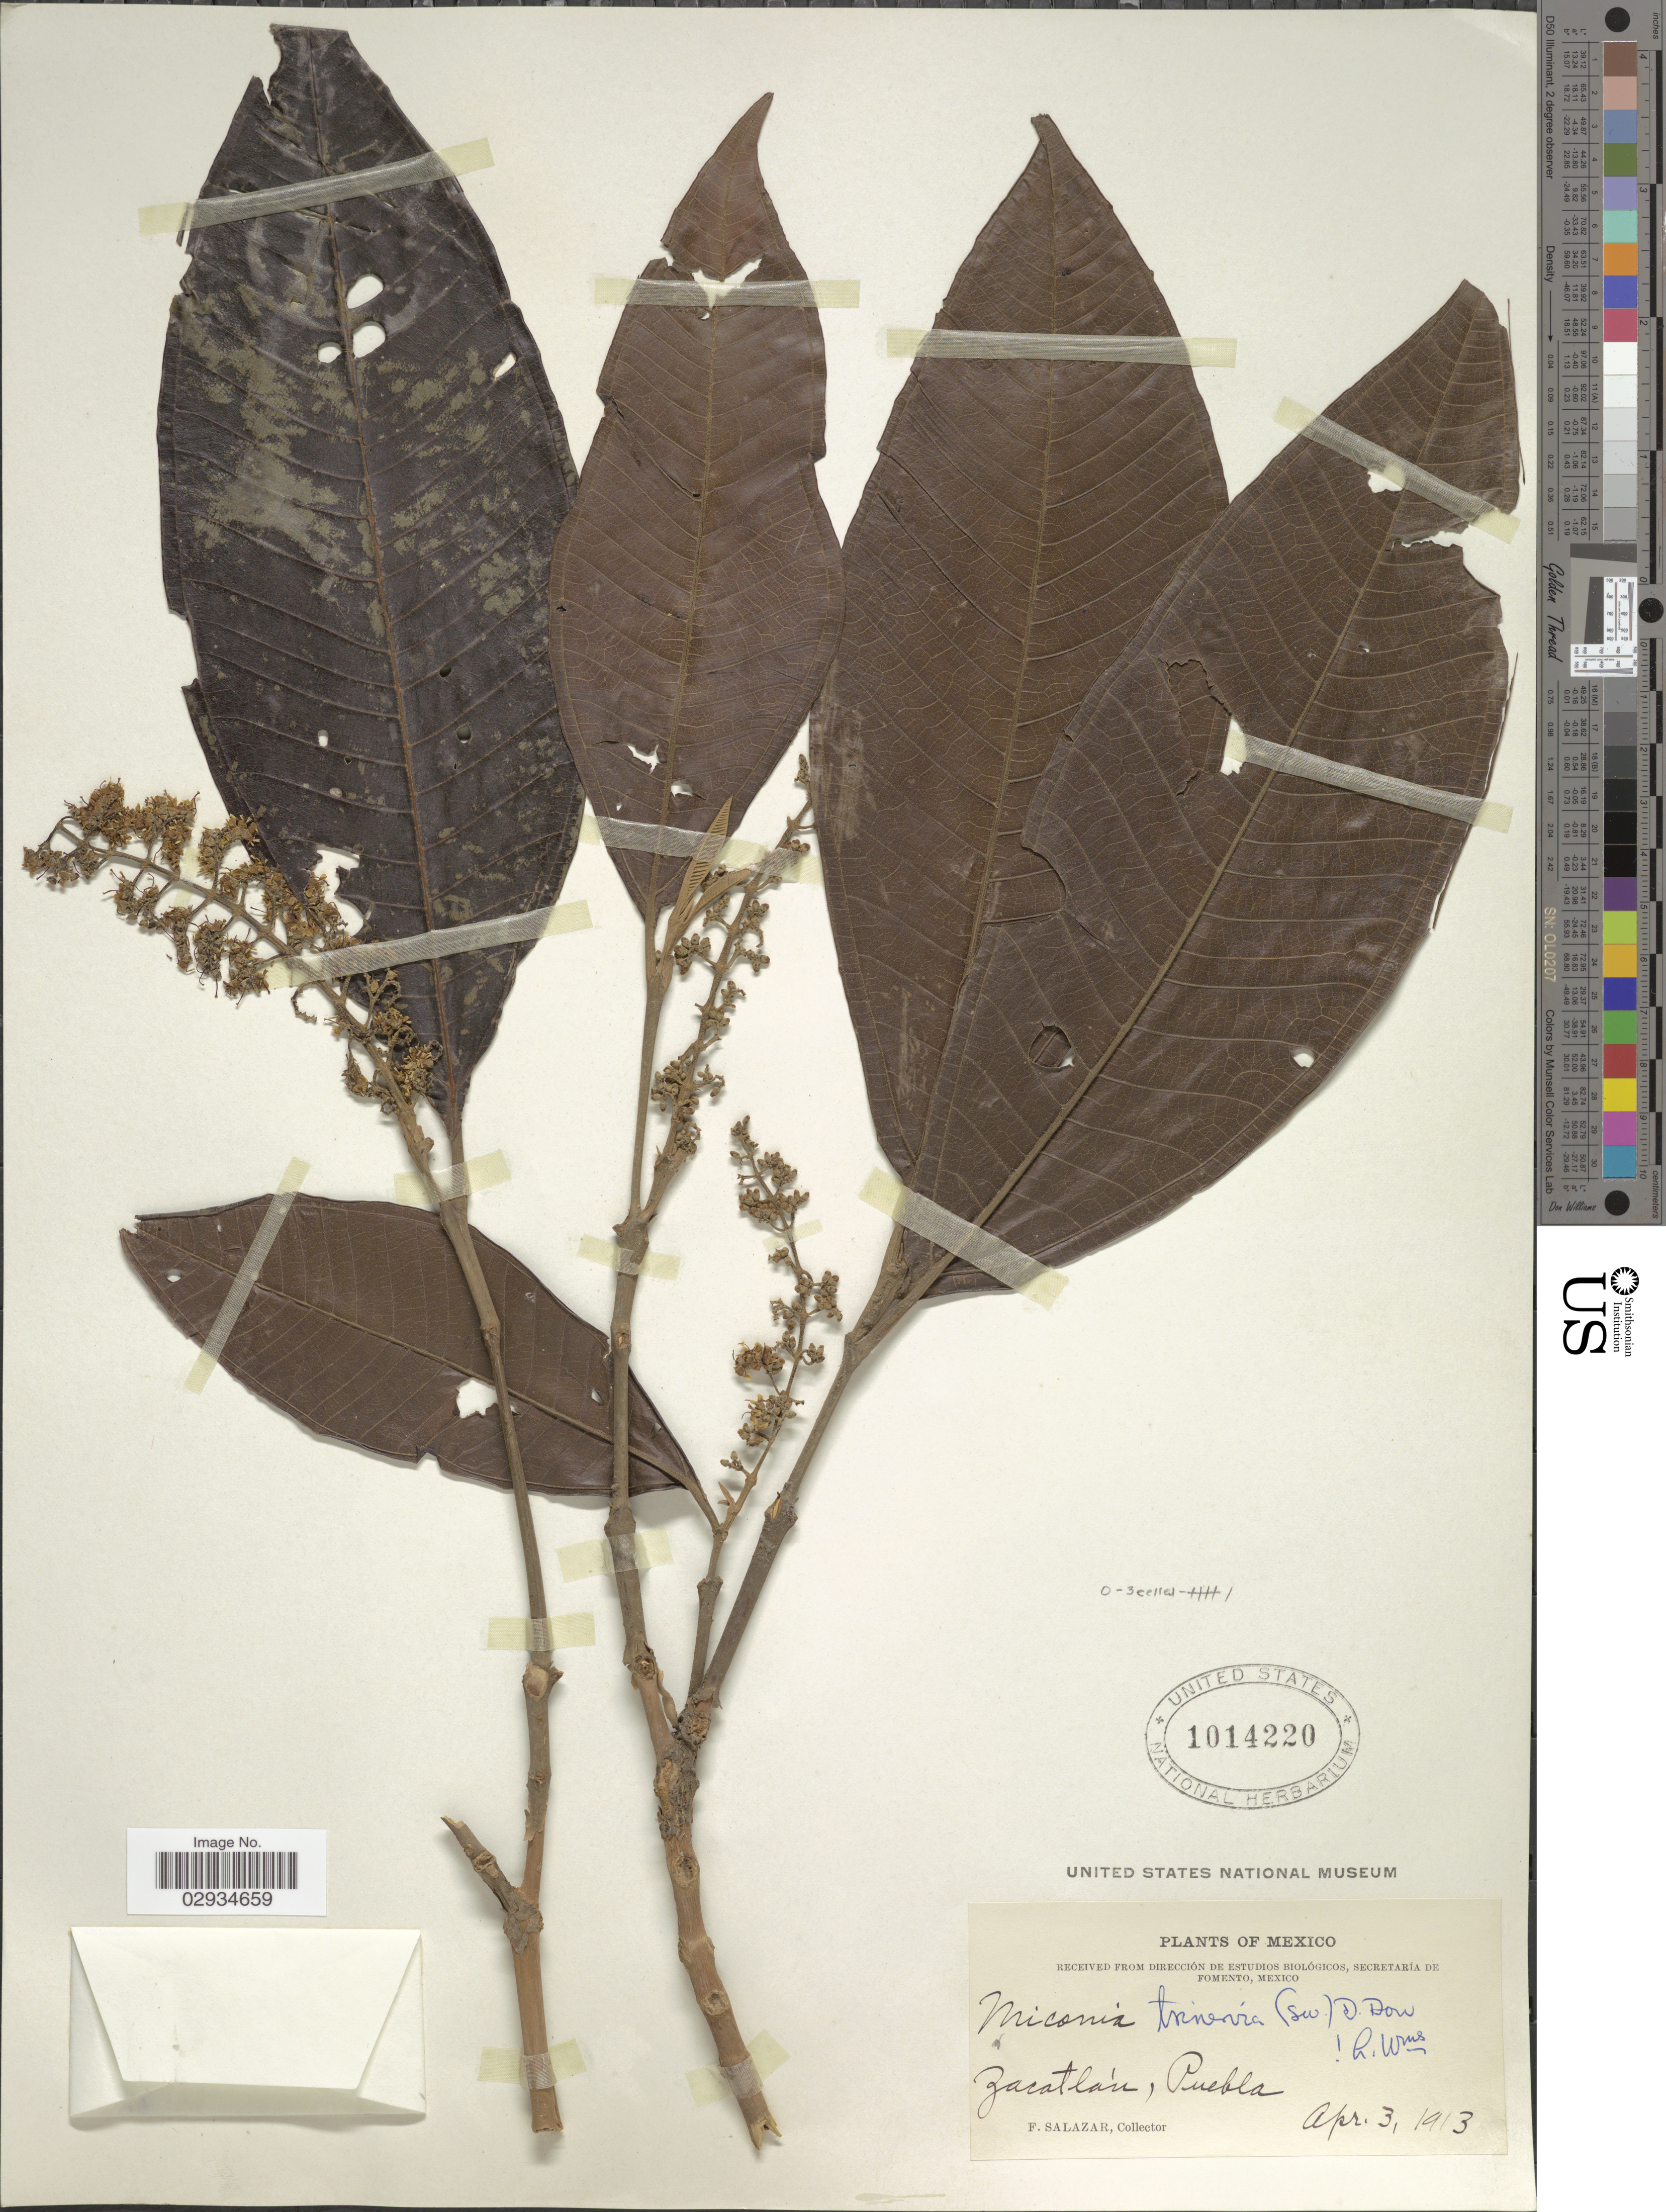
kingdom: Plantae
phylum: Tracheophyta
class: Magnoliopsida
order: Myrtales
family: Melastomataceae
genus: Miconia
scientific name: Miconia trinervia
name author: (Sw.) D. Don ex Loudon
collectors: F. Salazar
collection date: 1913-04-03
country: Mexico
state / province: Puebla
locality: Zacatlán.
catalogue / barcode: US 1014220